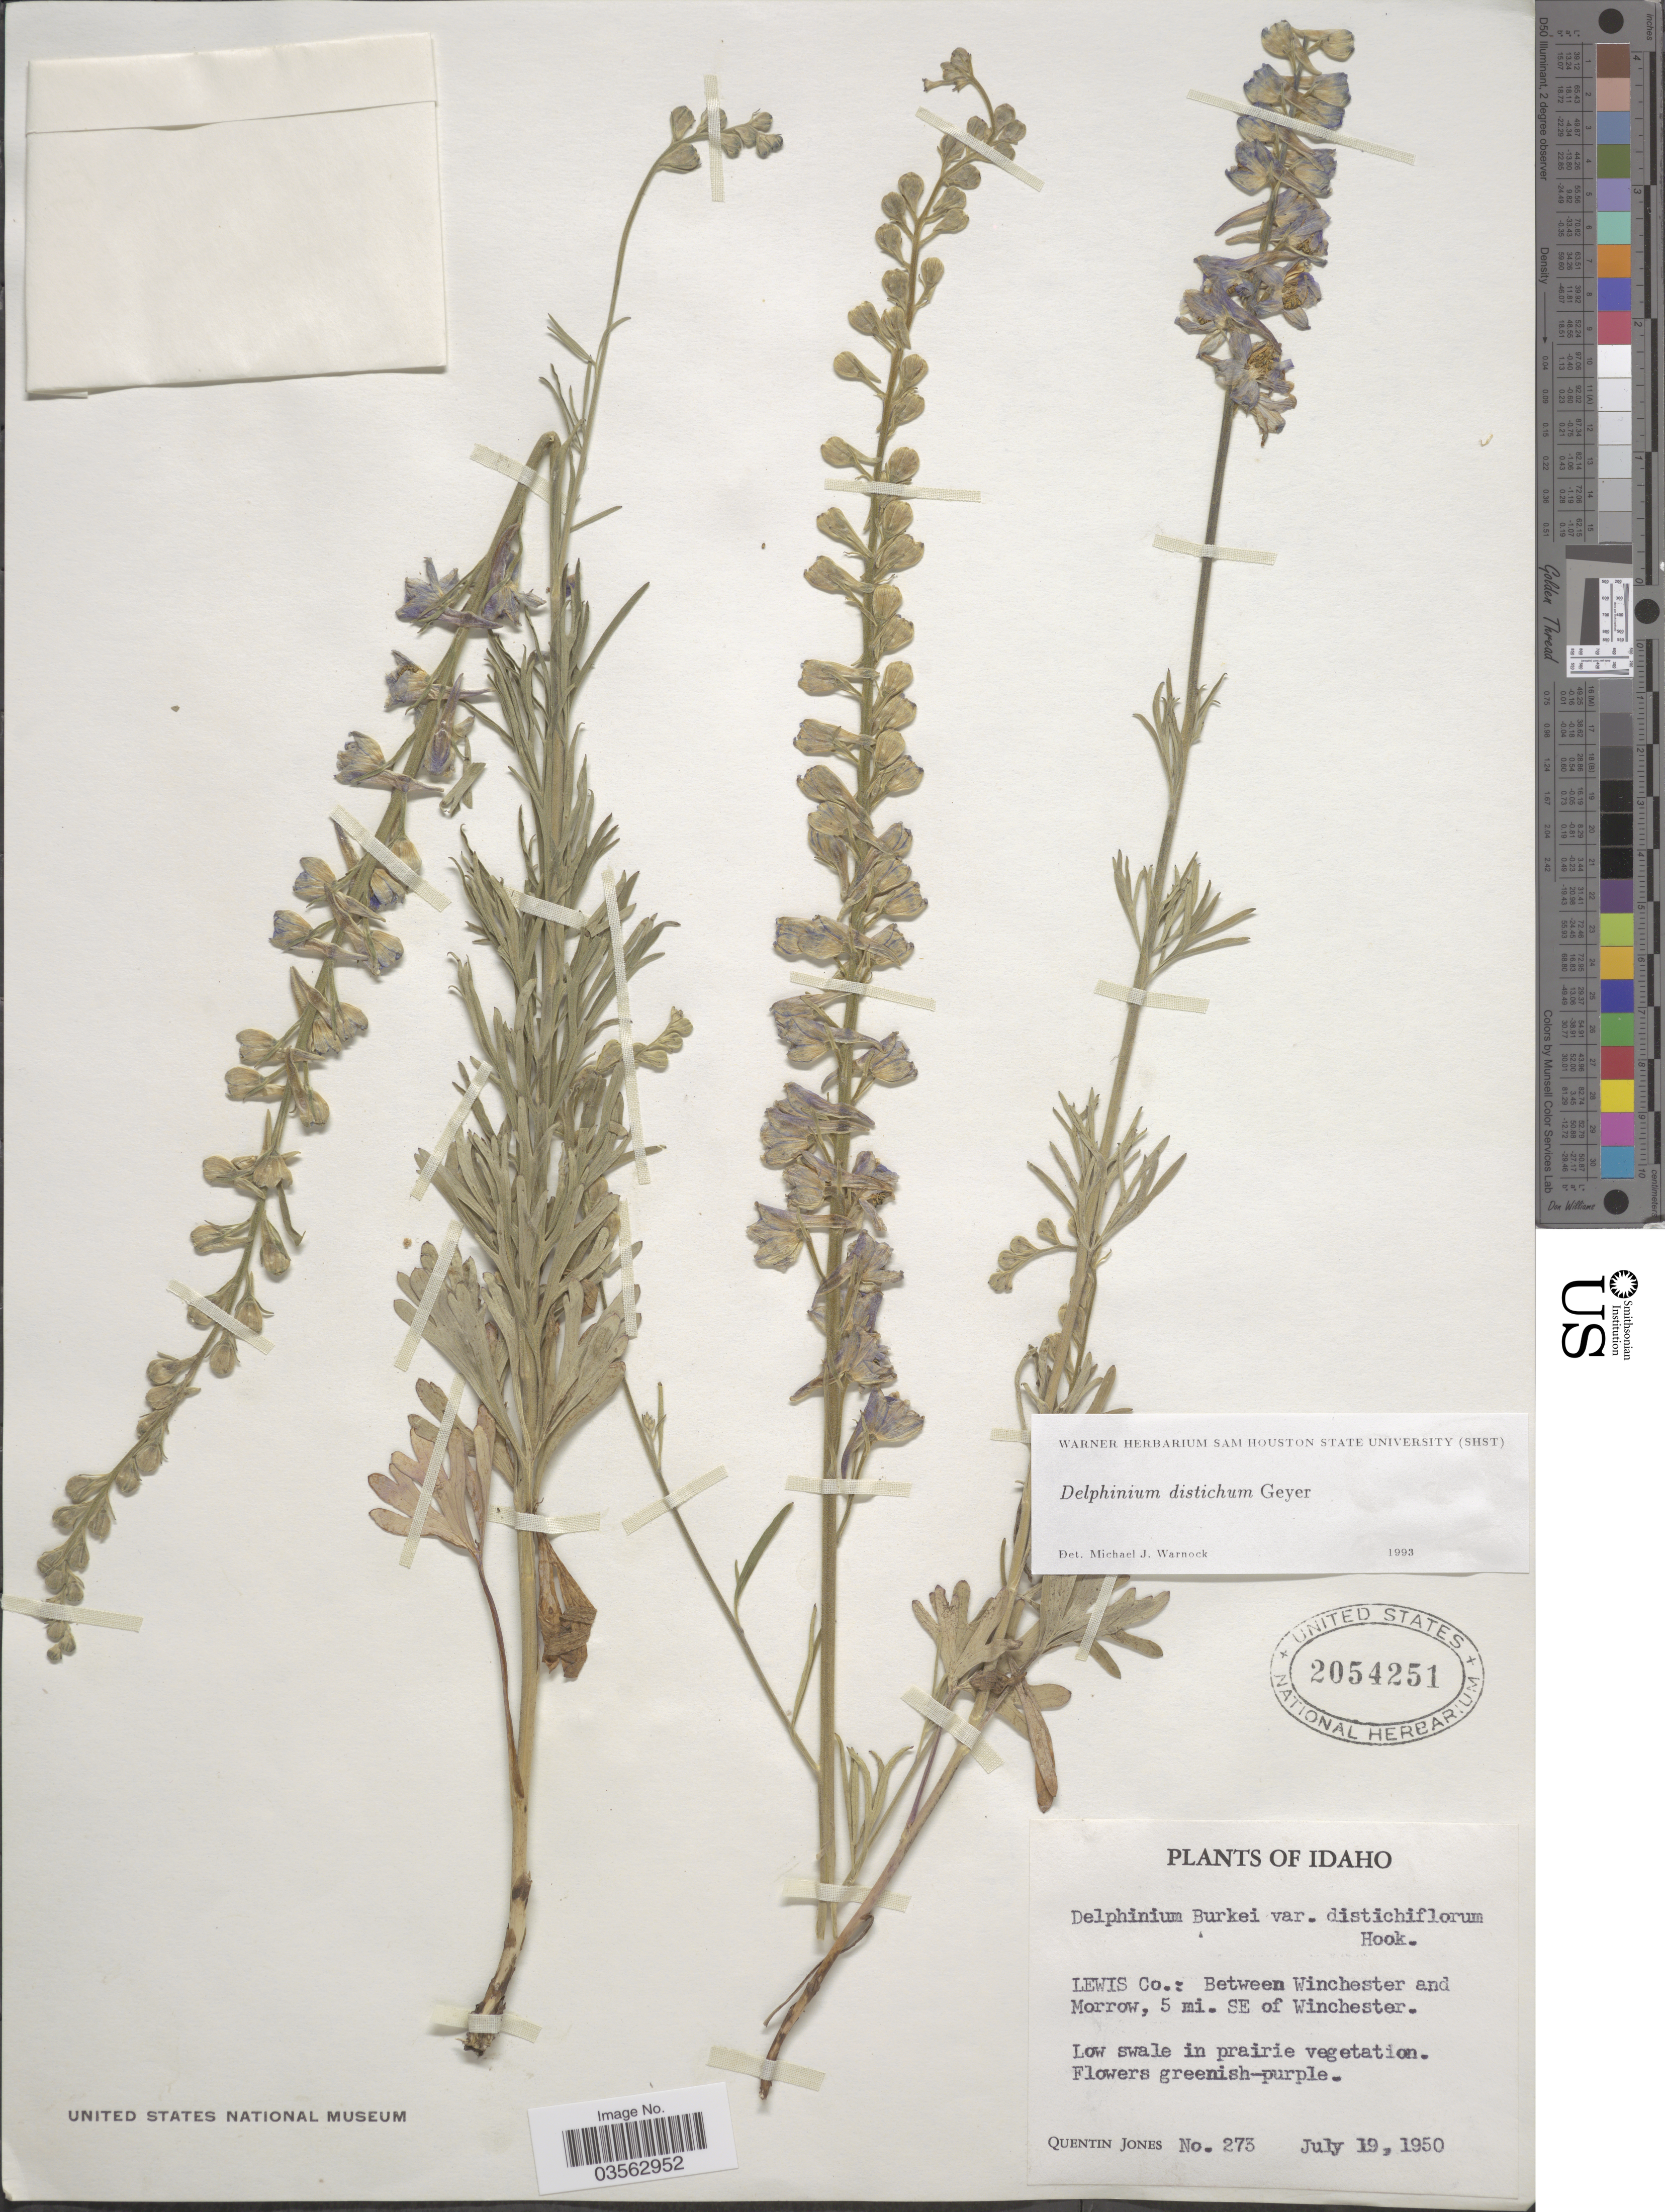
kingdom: Plantae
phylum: Tracheophyta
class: Magnoliopsida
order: Ranunculales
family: Ranunculaceae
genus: Delphinium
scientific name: Delphinium distichum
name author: Geyer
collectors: Q. Jones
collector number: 273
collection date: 1950-07-19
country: United States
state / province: Idaho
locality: Lewis Co.: Between Winchester and Morrow, 5 mi. SE of Winchester.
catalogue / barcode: US 2054251